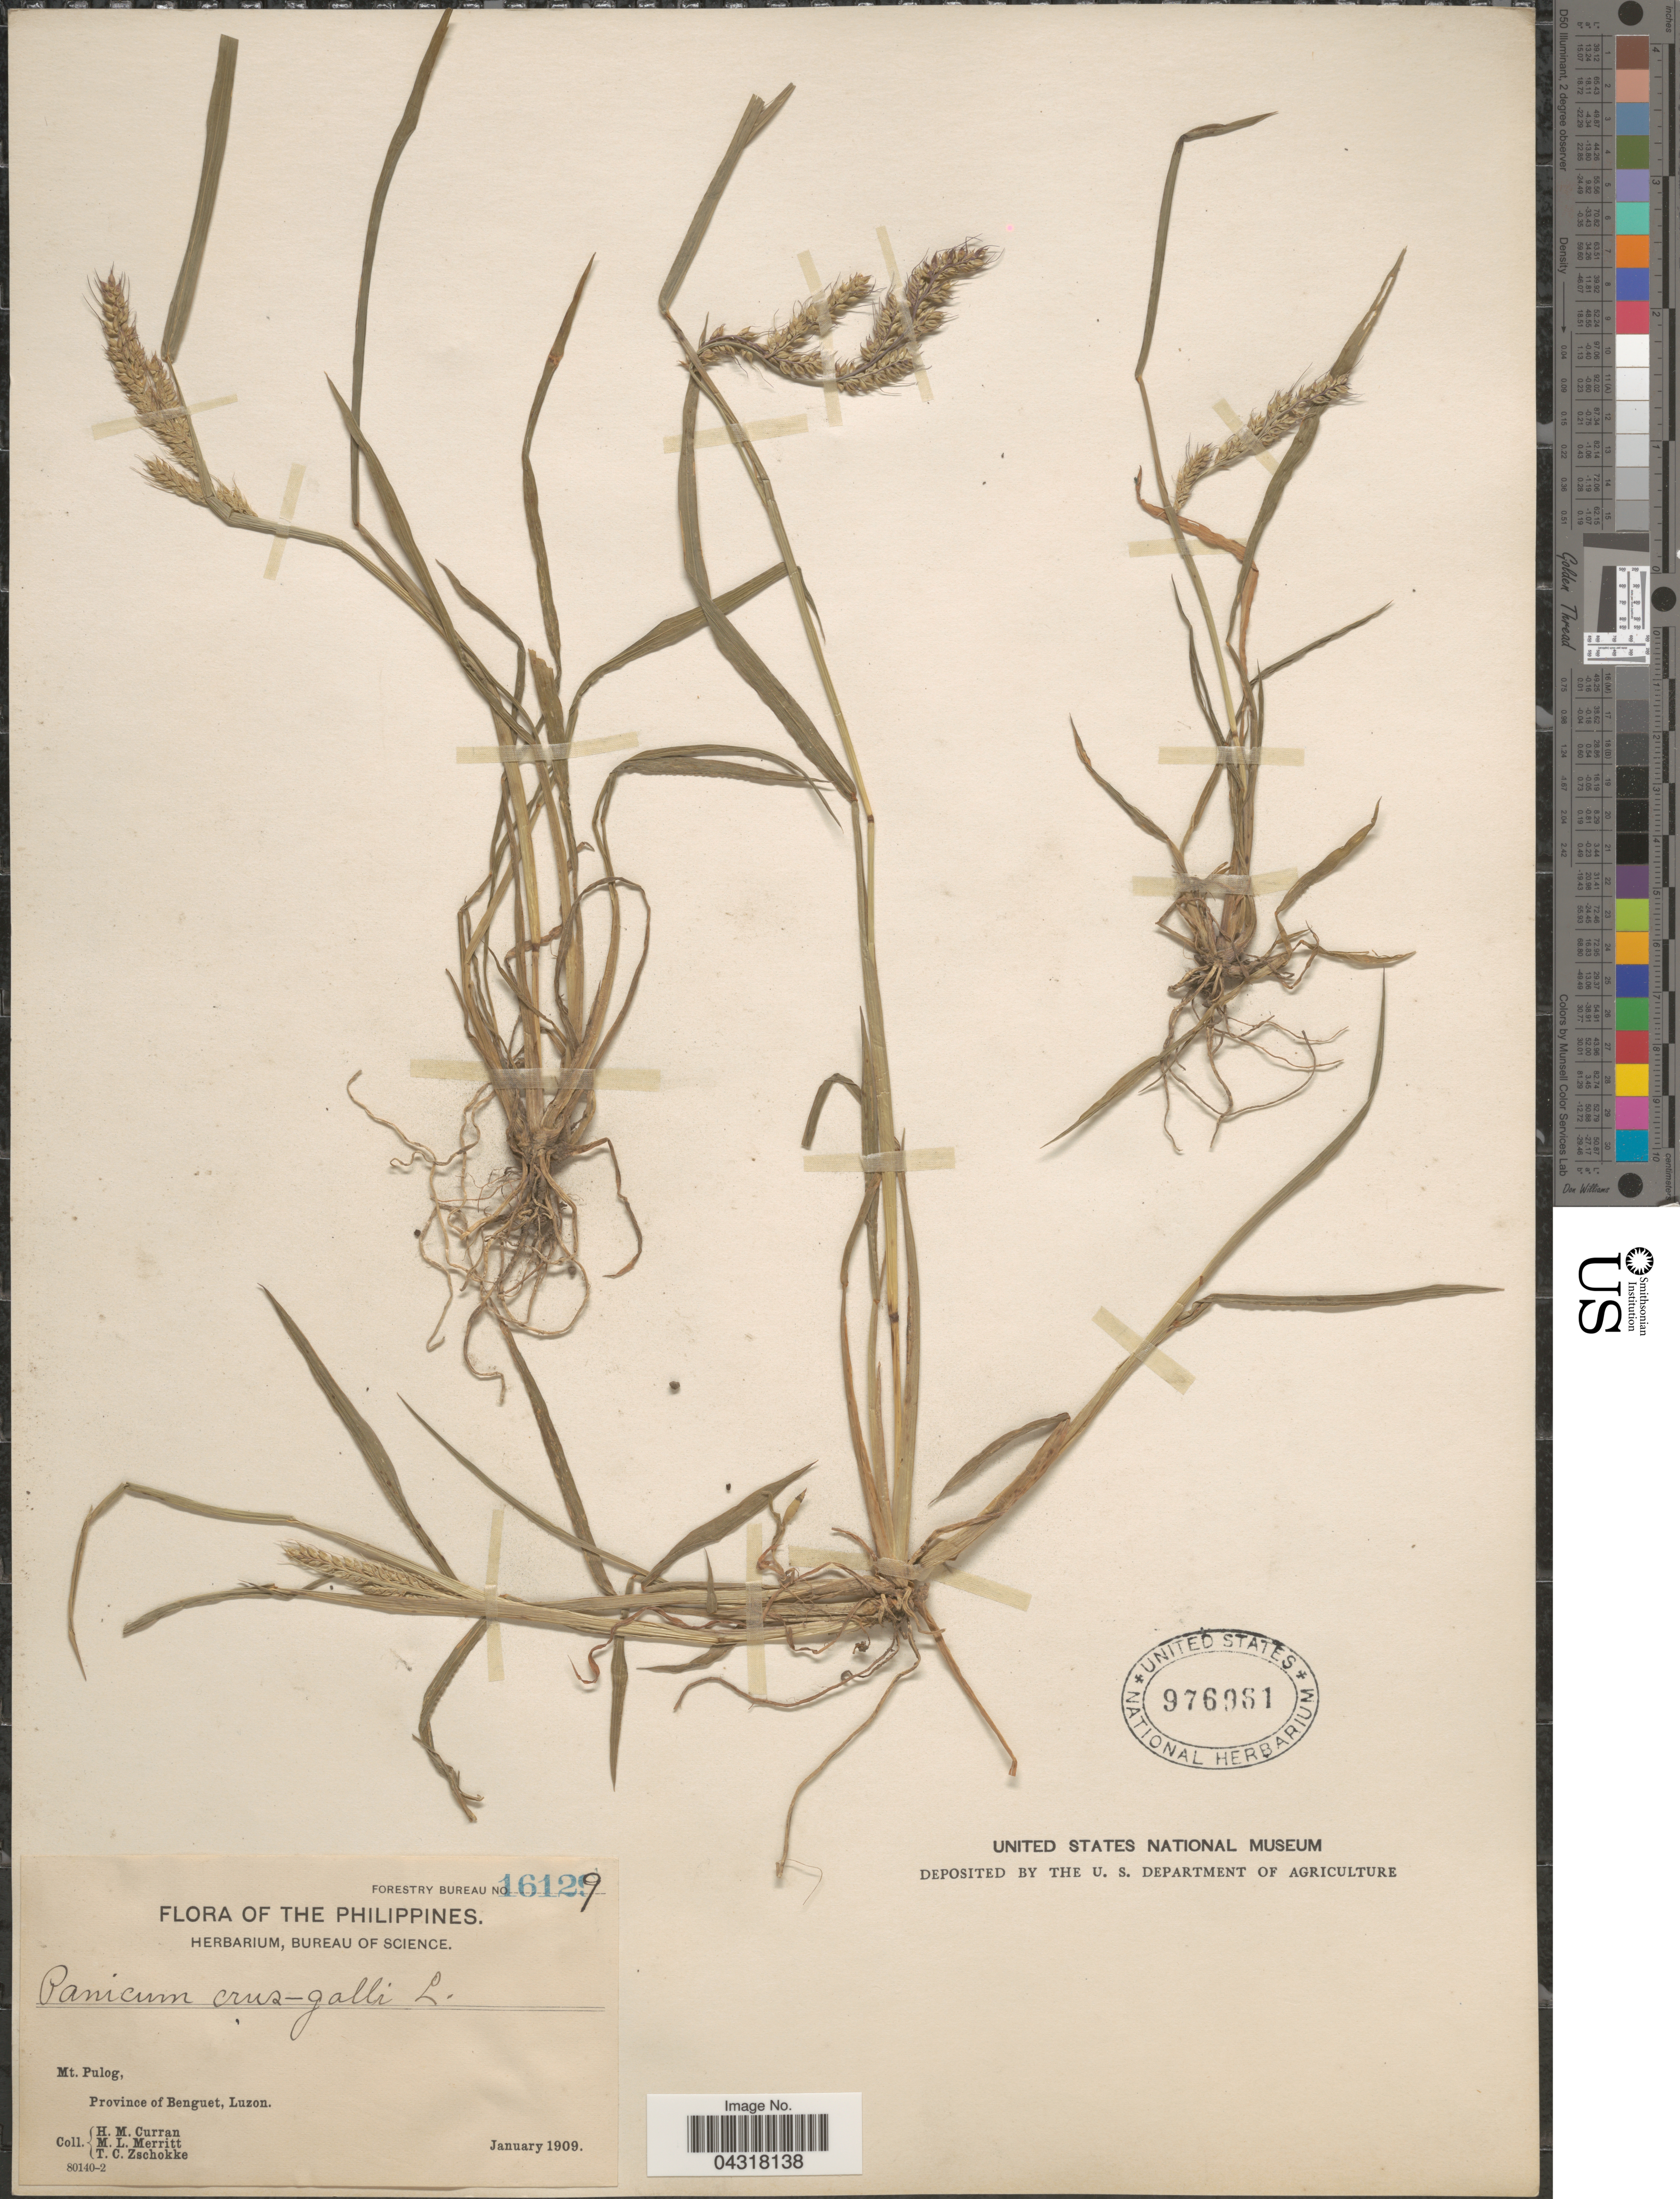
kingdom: Plantae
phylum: Tracheophyta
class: Liliopsida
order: Poales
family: Poaceae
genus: Echinochloa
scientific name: Echinochloa crus-galli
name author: (L.) P. Beauv.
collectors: H. M. Curran, M. L. Merritt & T. C. Zschokke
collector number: Forestry Bureau 16129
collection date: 1909-01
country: Philippines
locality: Mt. Pulog, Province of Benguet, Luzon.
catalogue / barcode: US 976961